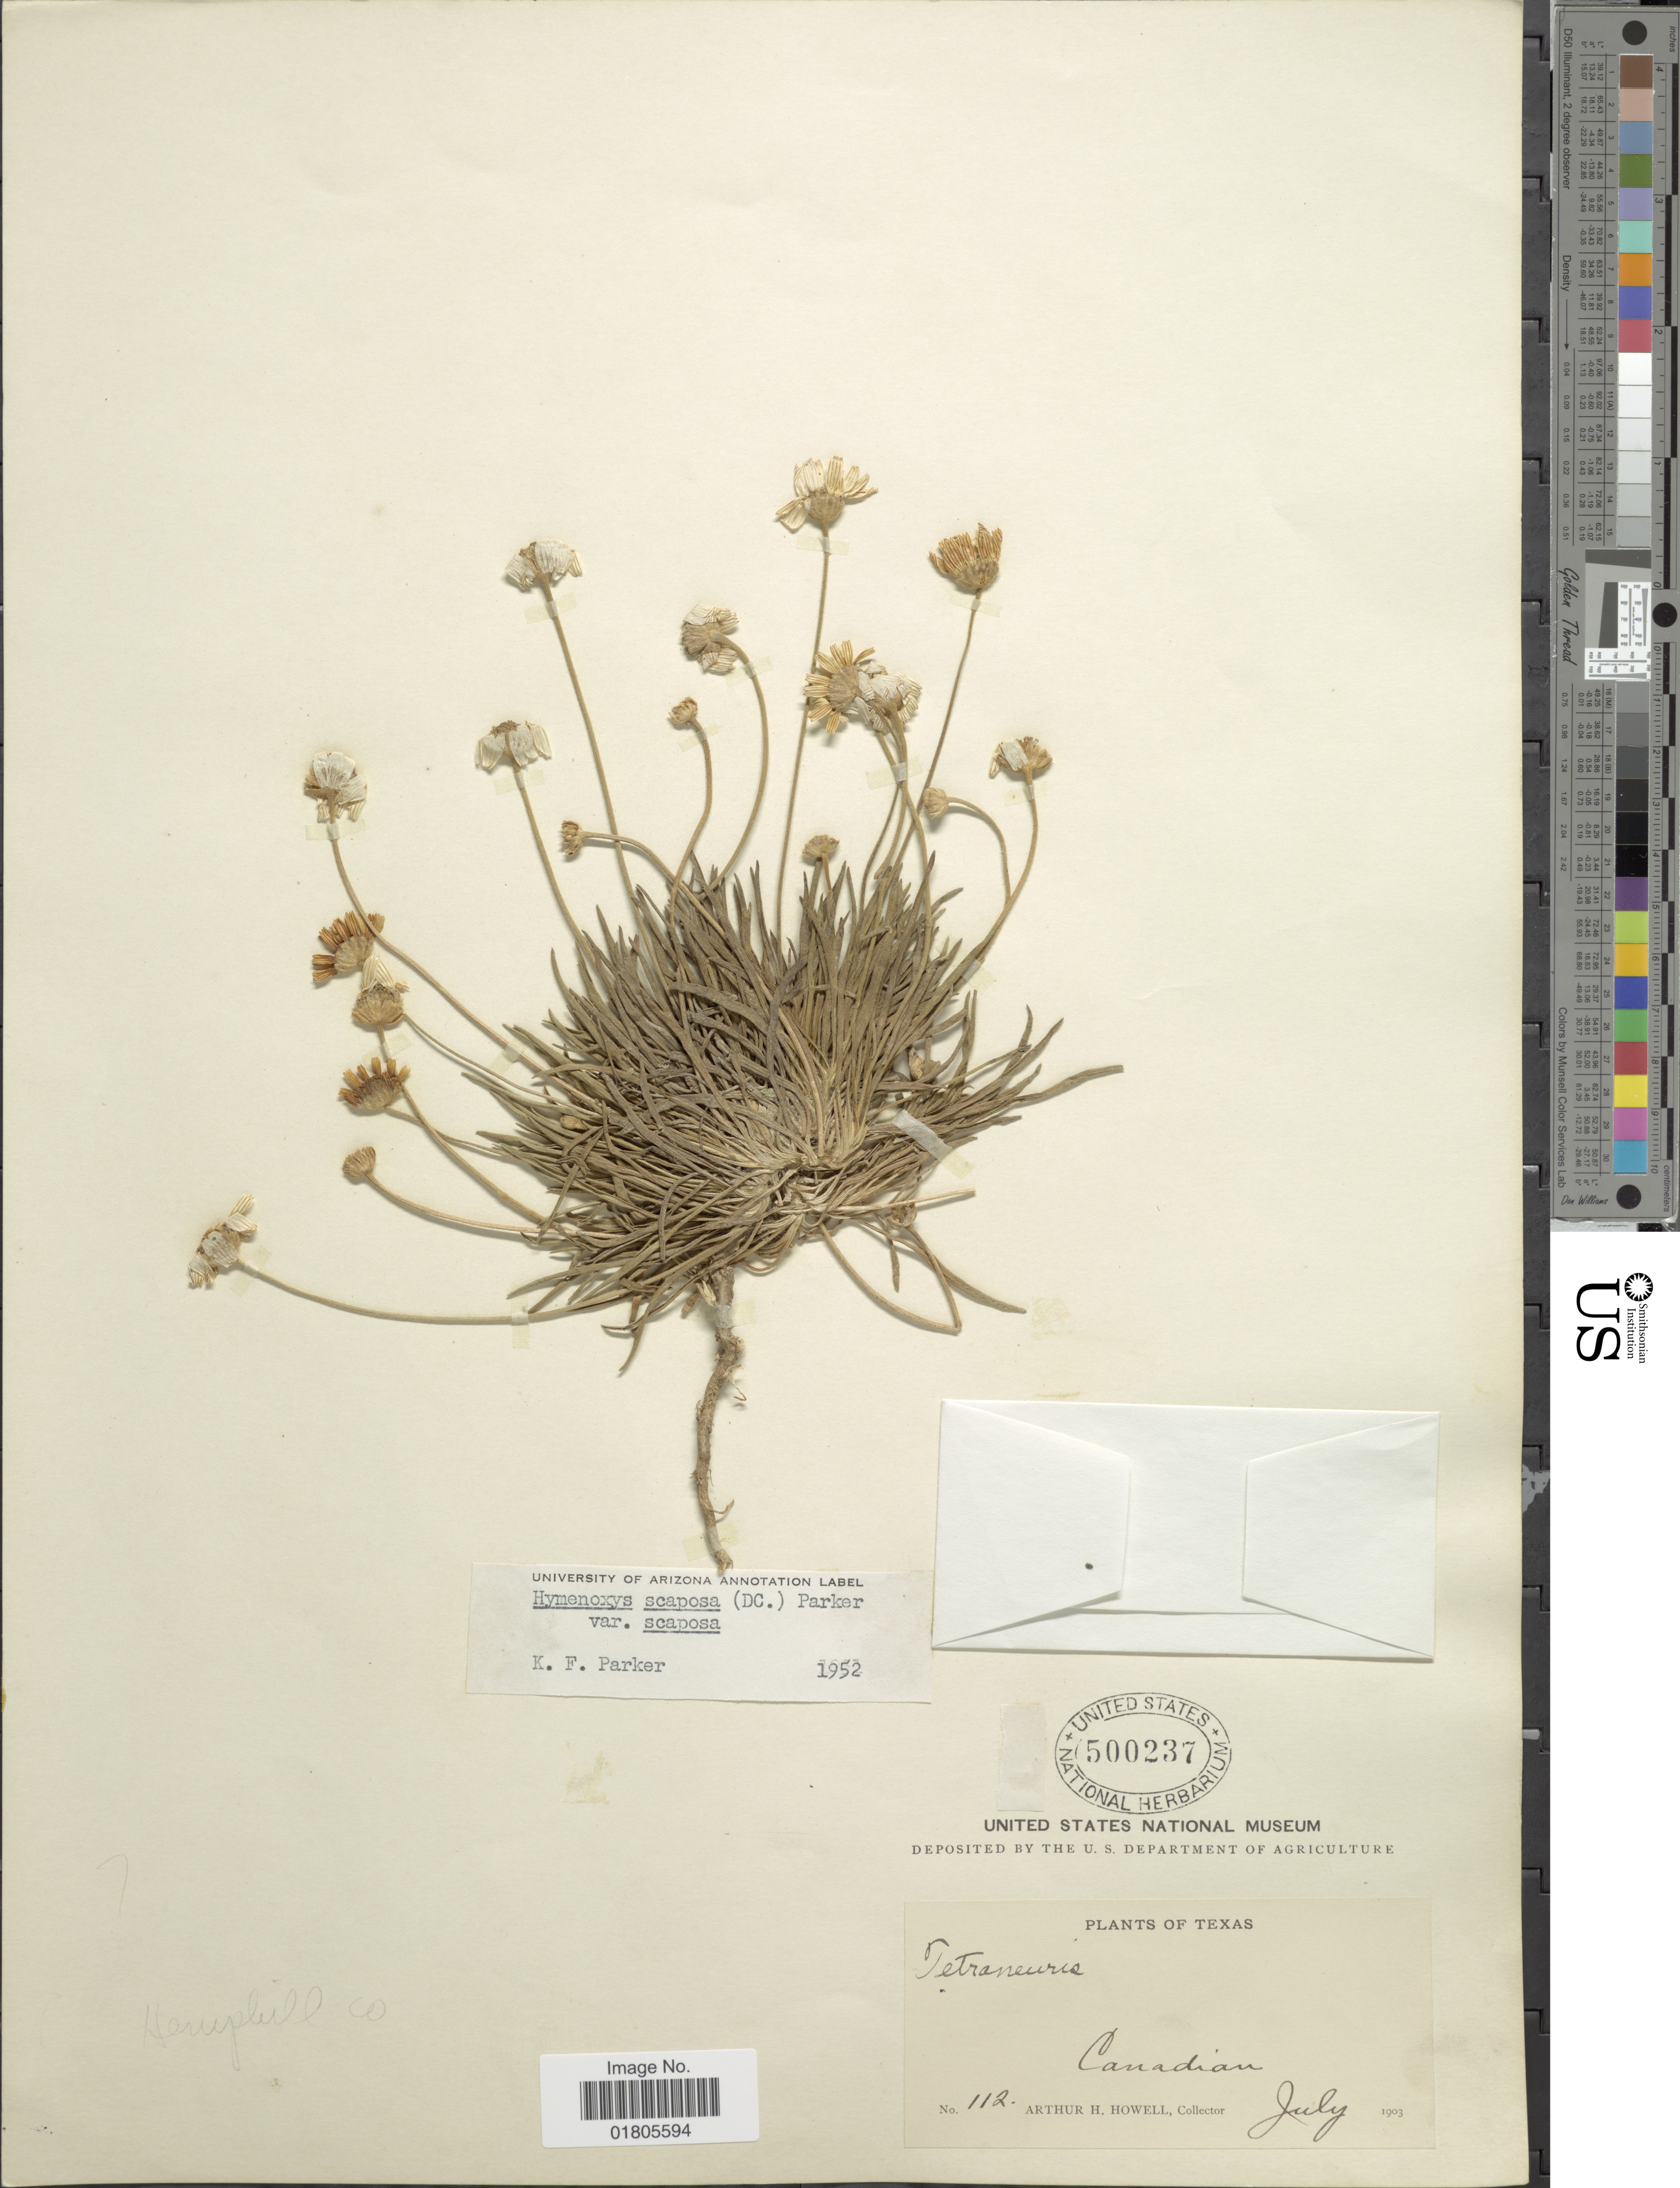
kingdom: Plantae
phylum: Tracheophyta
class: Magnoliopsida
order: Asterales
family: Asteraceae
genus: Actinea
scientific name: Actinea scaposa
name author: (DC.) Kuntze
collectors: A. H. Howell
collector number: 112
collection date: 1903-07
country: United States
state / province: Texas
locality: Canadian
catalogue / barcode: US 500237